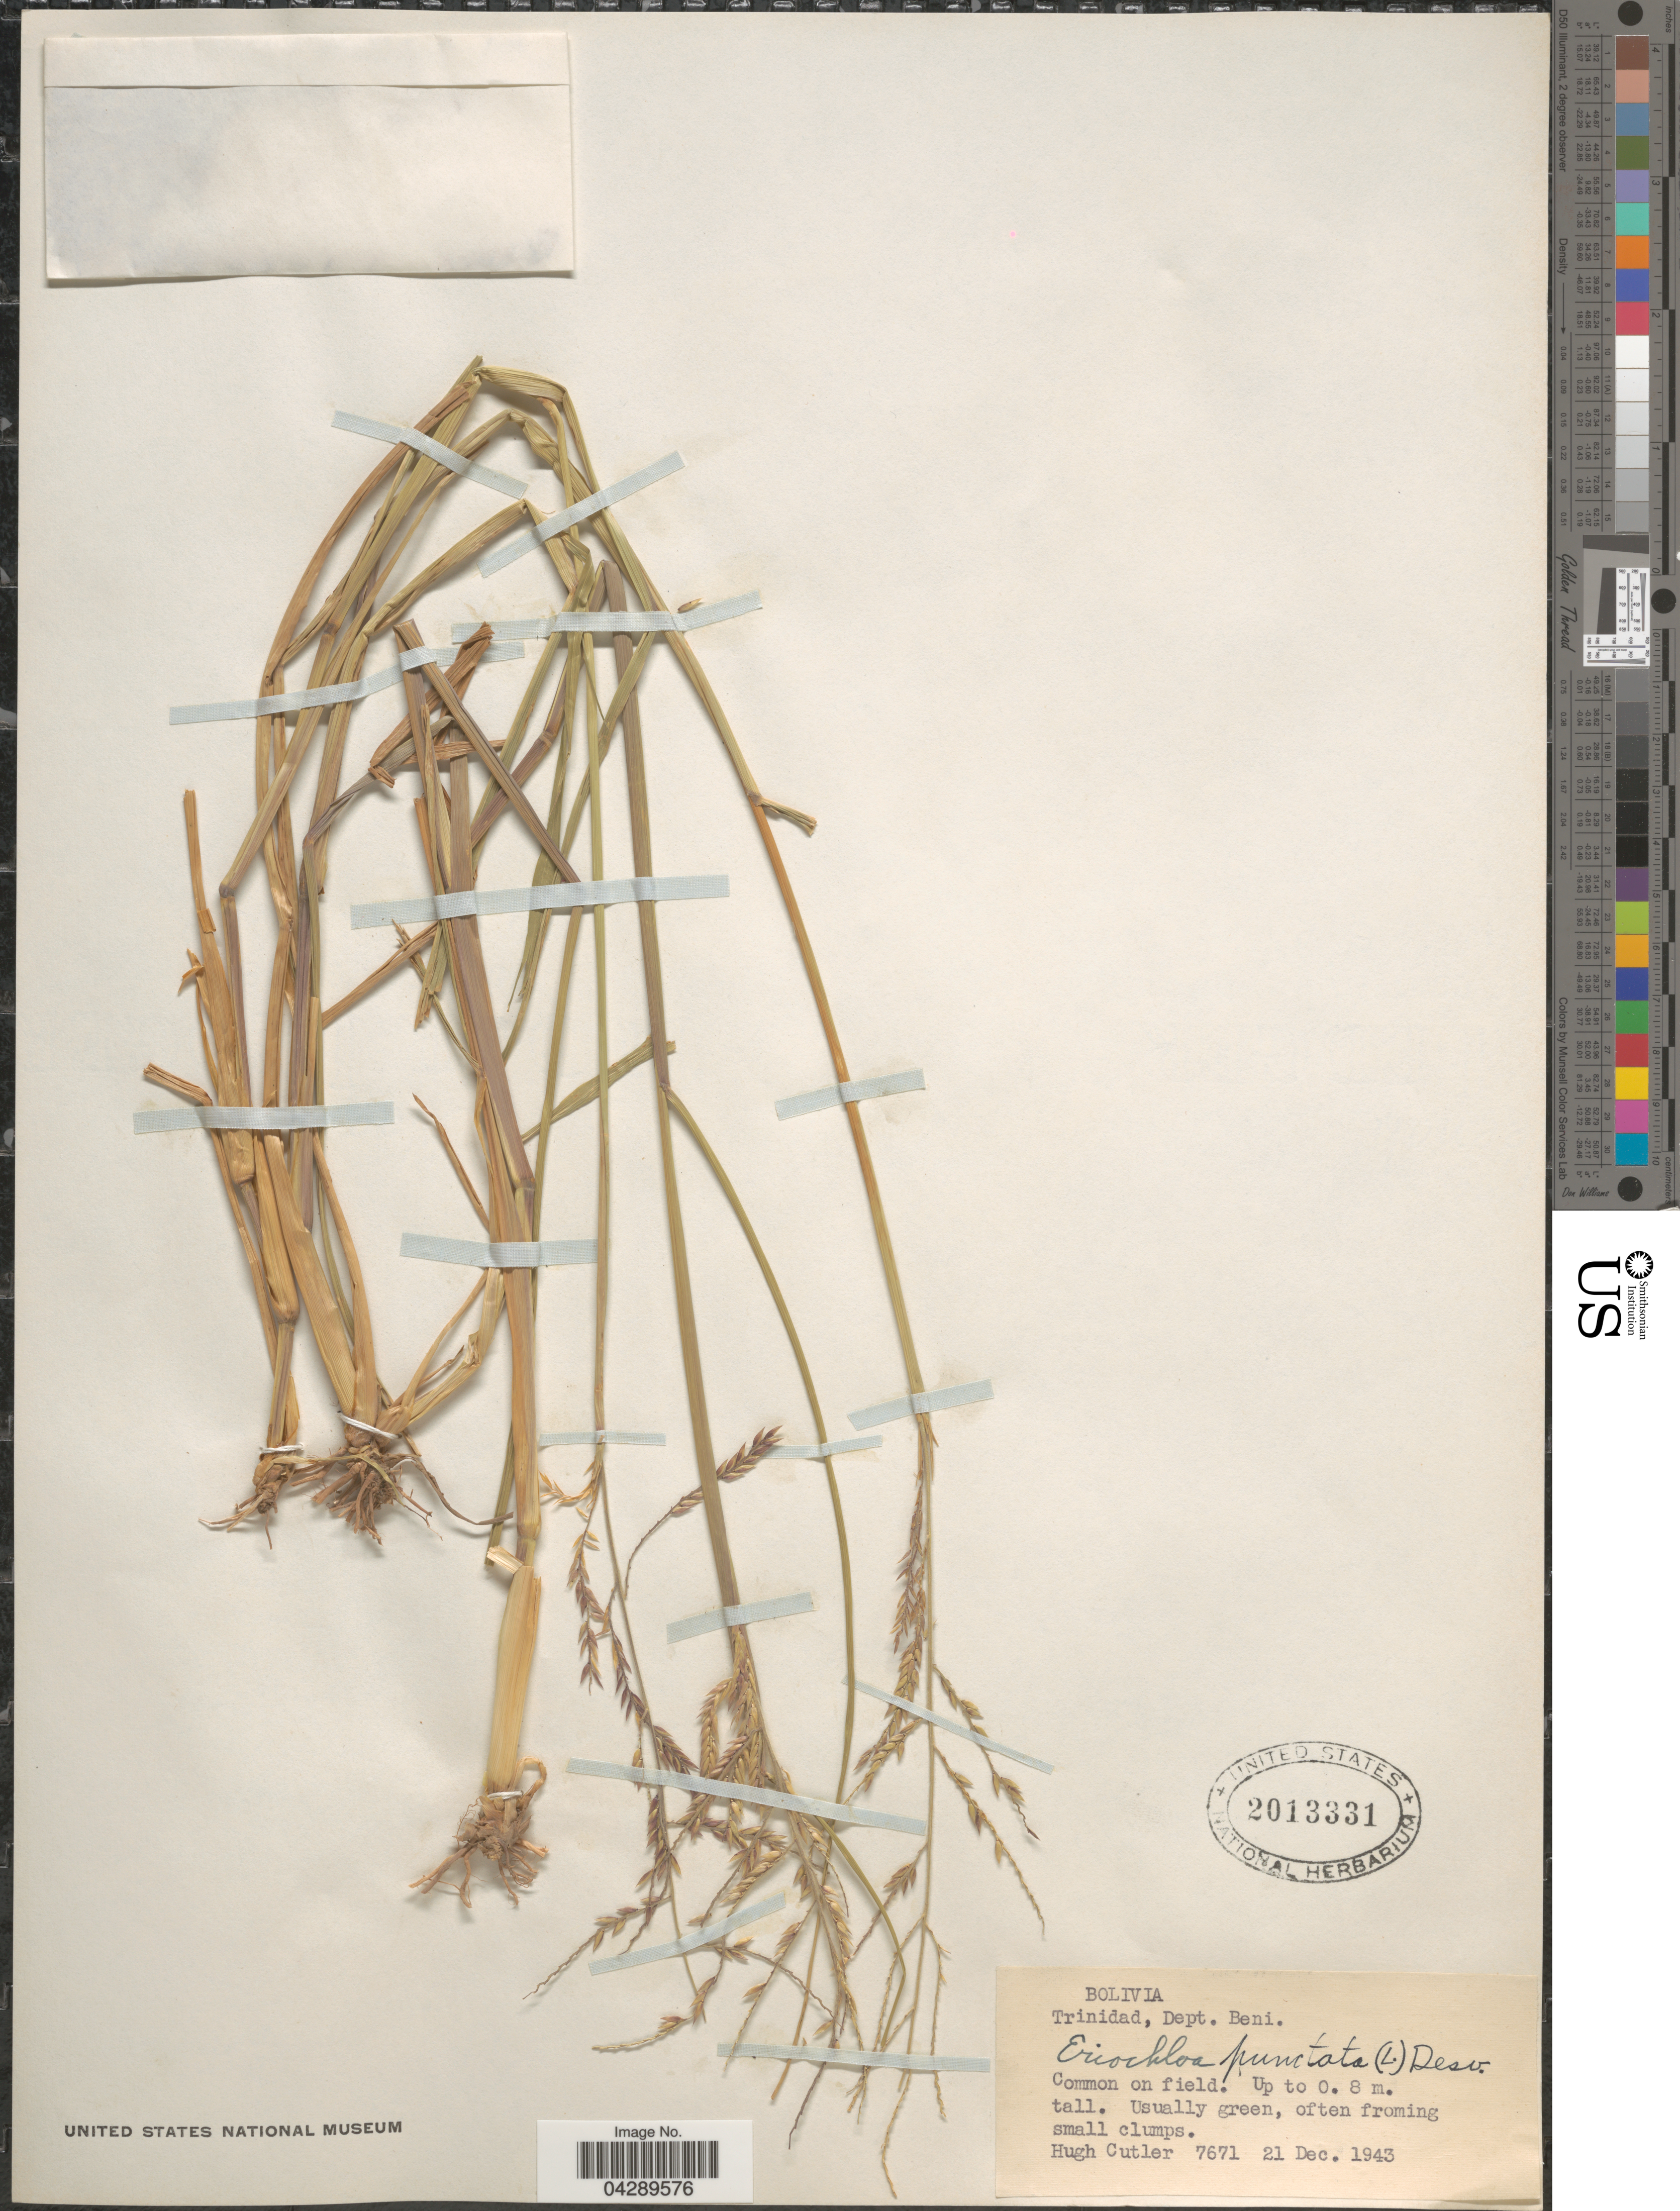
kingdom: Plantae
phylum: Tracheophyta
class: Liliopsida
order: Poales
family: Poaceae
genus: Eriochloa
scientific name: Eriochloa punctata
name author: (L.) Desv. ex Ham.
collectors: H. C. Cutler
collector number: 7671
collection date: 1943-12-21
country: Bolivia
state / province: Beni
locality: Trinidad, Dept. Beni.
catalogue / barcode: US 2013331